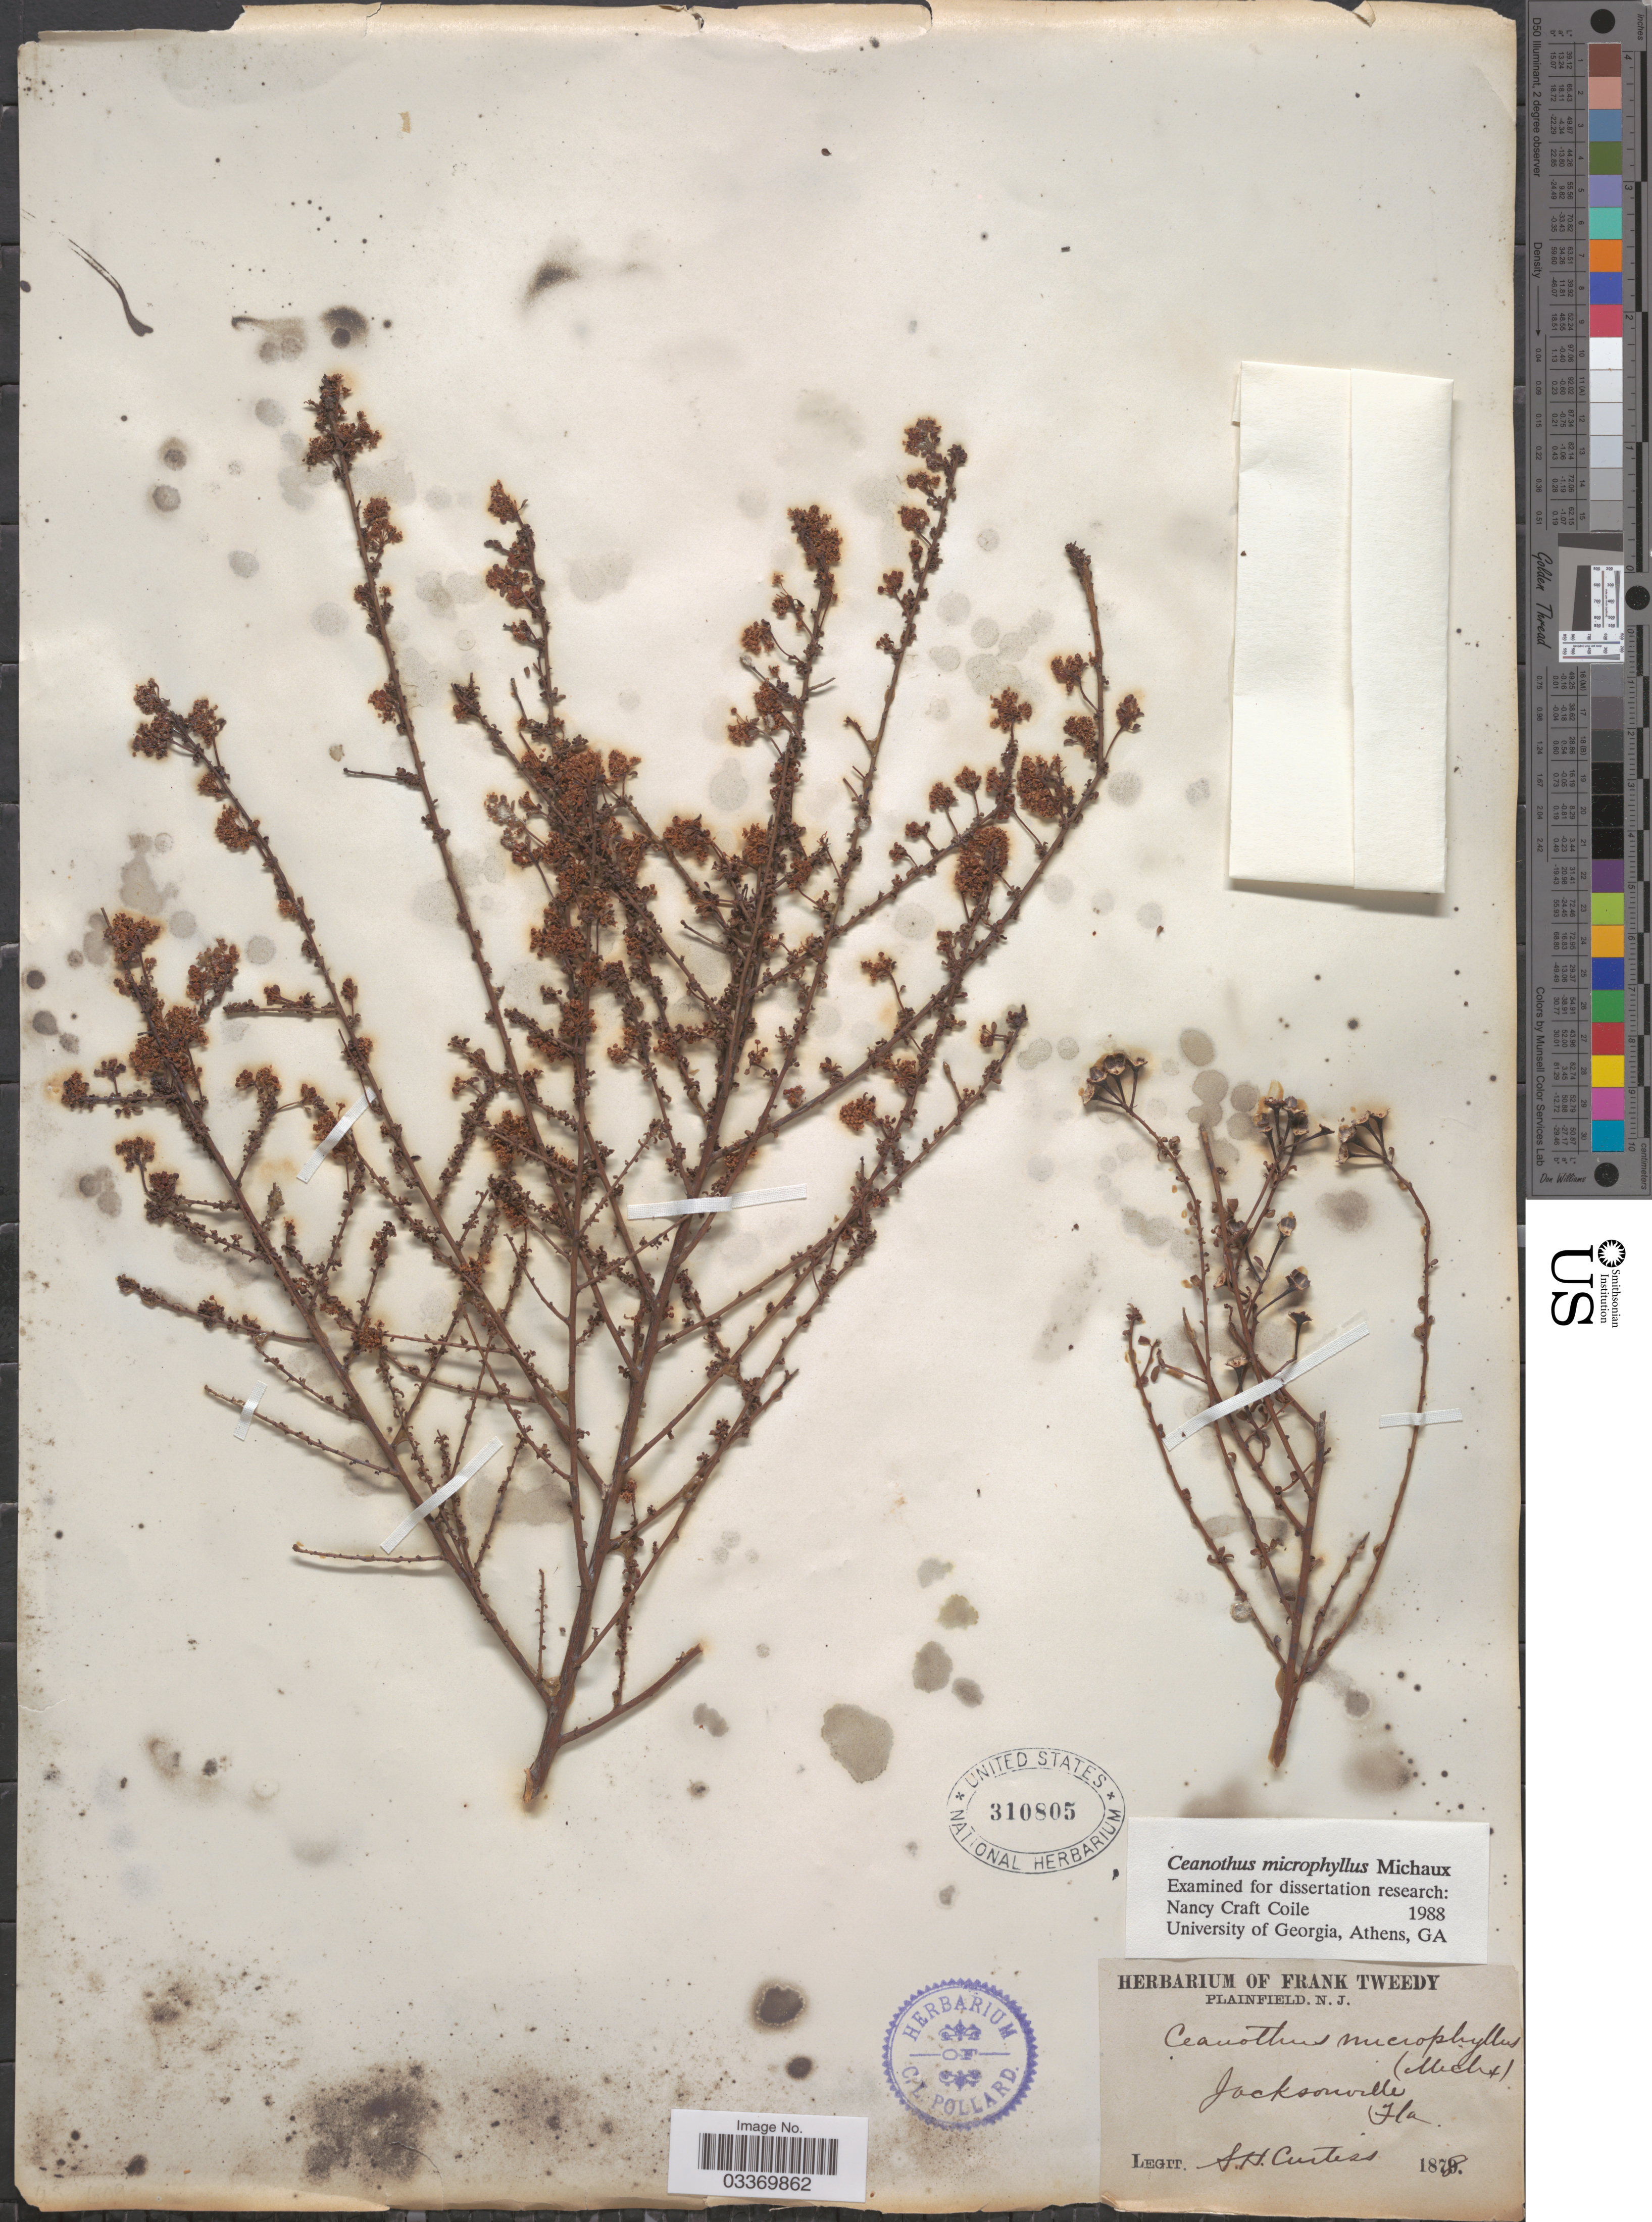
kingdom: Plantae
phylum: Tracheophyta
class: Magnoliopsida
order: Rosales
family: Rhamnaceae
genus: Ceanothus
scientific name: Ceanothus microphyllus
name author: Michx.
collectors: A. H. Curtiss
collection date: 1878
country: United States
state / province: Florida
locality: Jacksonville.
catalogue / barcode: US 310805